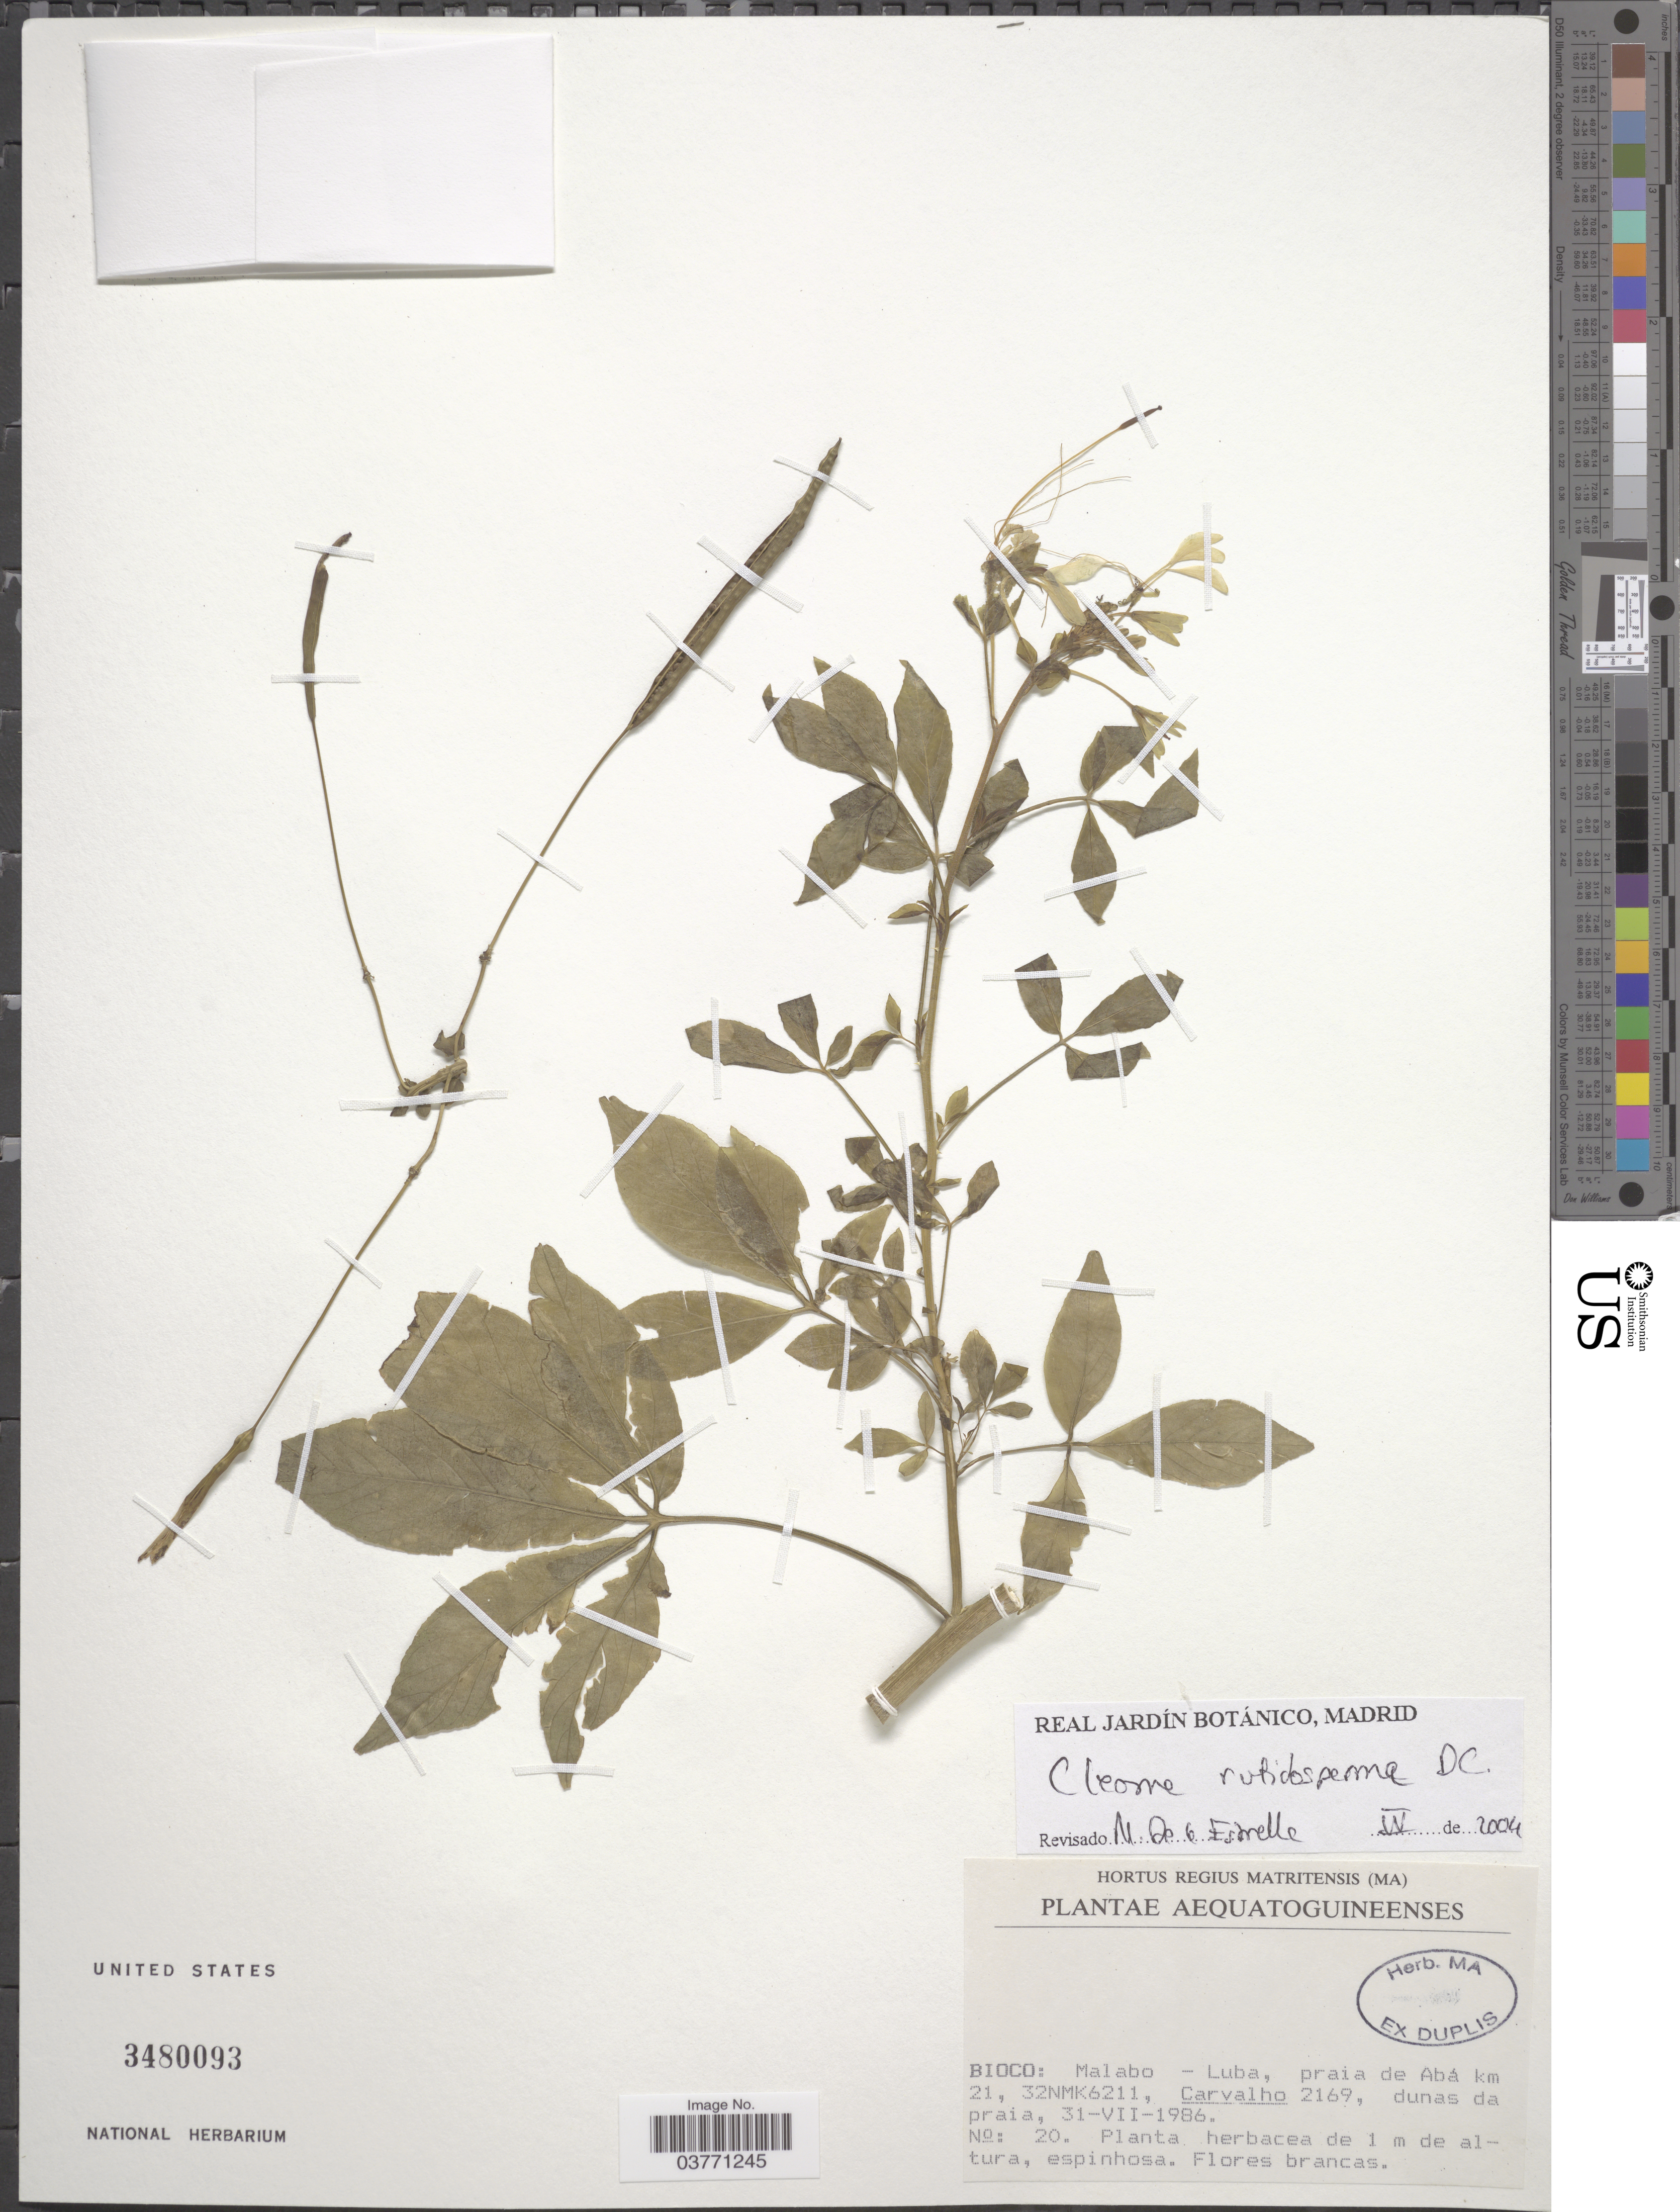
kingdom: Plantae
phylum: Tracheophyta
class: Magnoliopsida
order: Brassicales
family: Cleomaceae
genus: Tarenaya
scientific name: Tarenaya houtteana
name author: (Schltdl.) Soares Neto & Roalson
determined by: Strong, Mark T., (BOT), Smithsonian Institution - National Museum of Natural History (UNITED STATES)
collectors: Carvalho, --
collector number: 2169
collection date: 1986-07-31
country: Equatorial Guinea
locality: Aequatoguineenses. Bioco: Malabo - Luba, praia de Abá km 21, 32NMK6211.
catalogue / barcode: US 3480093